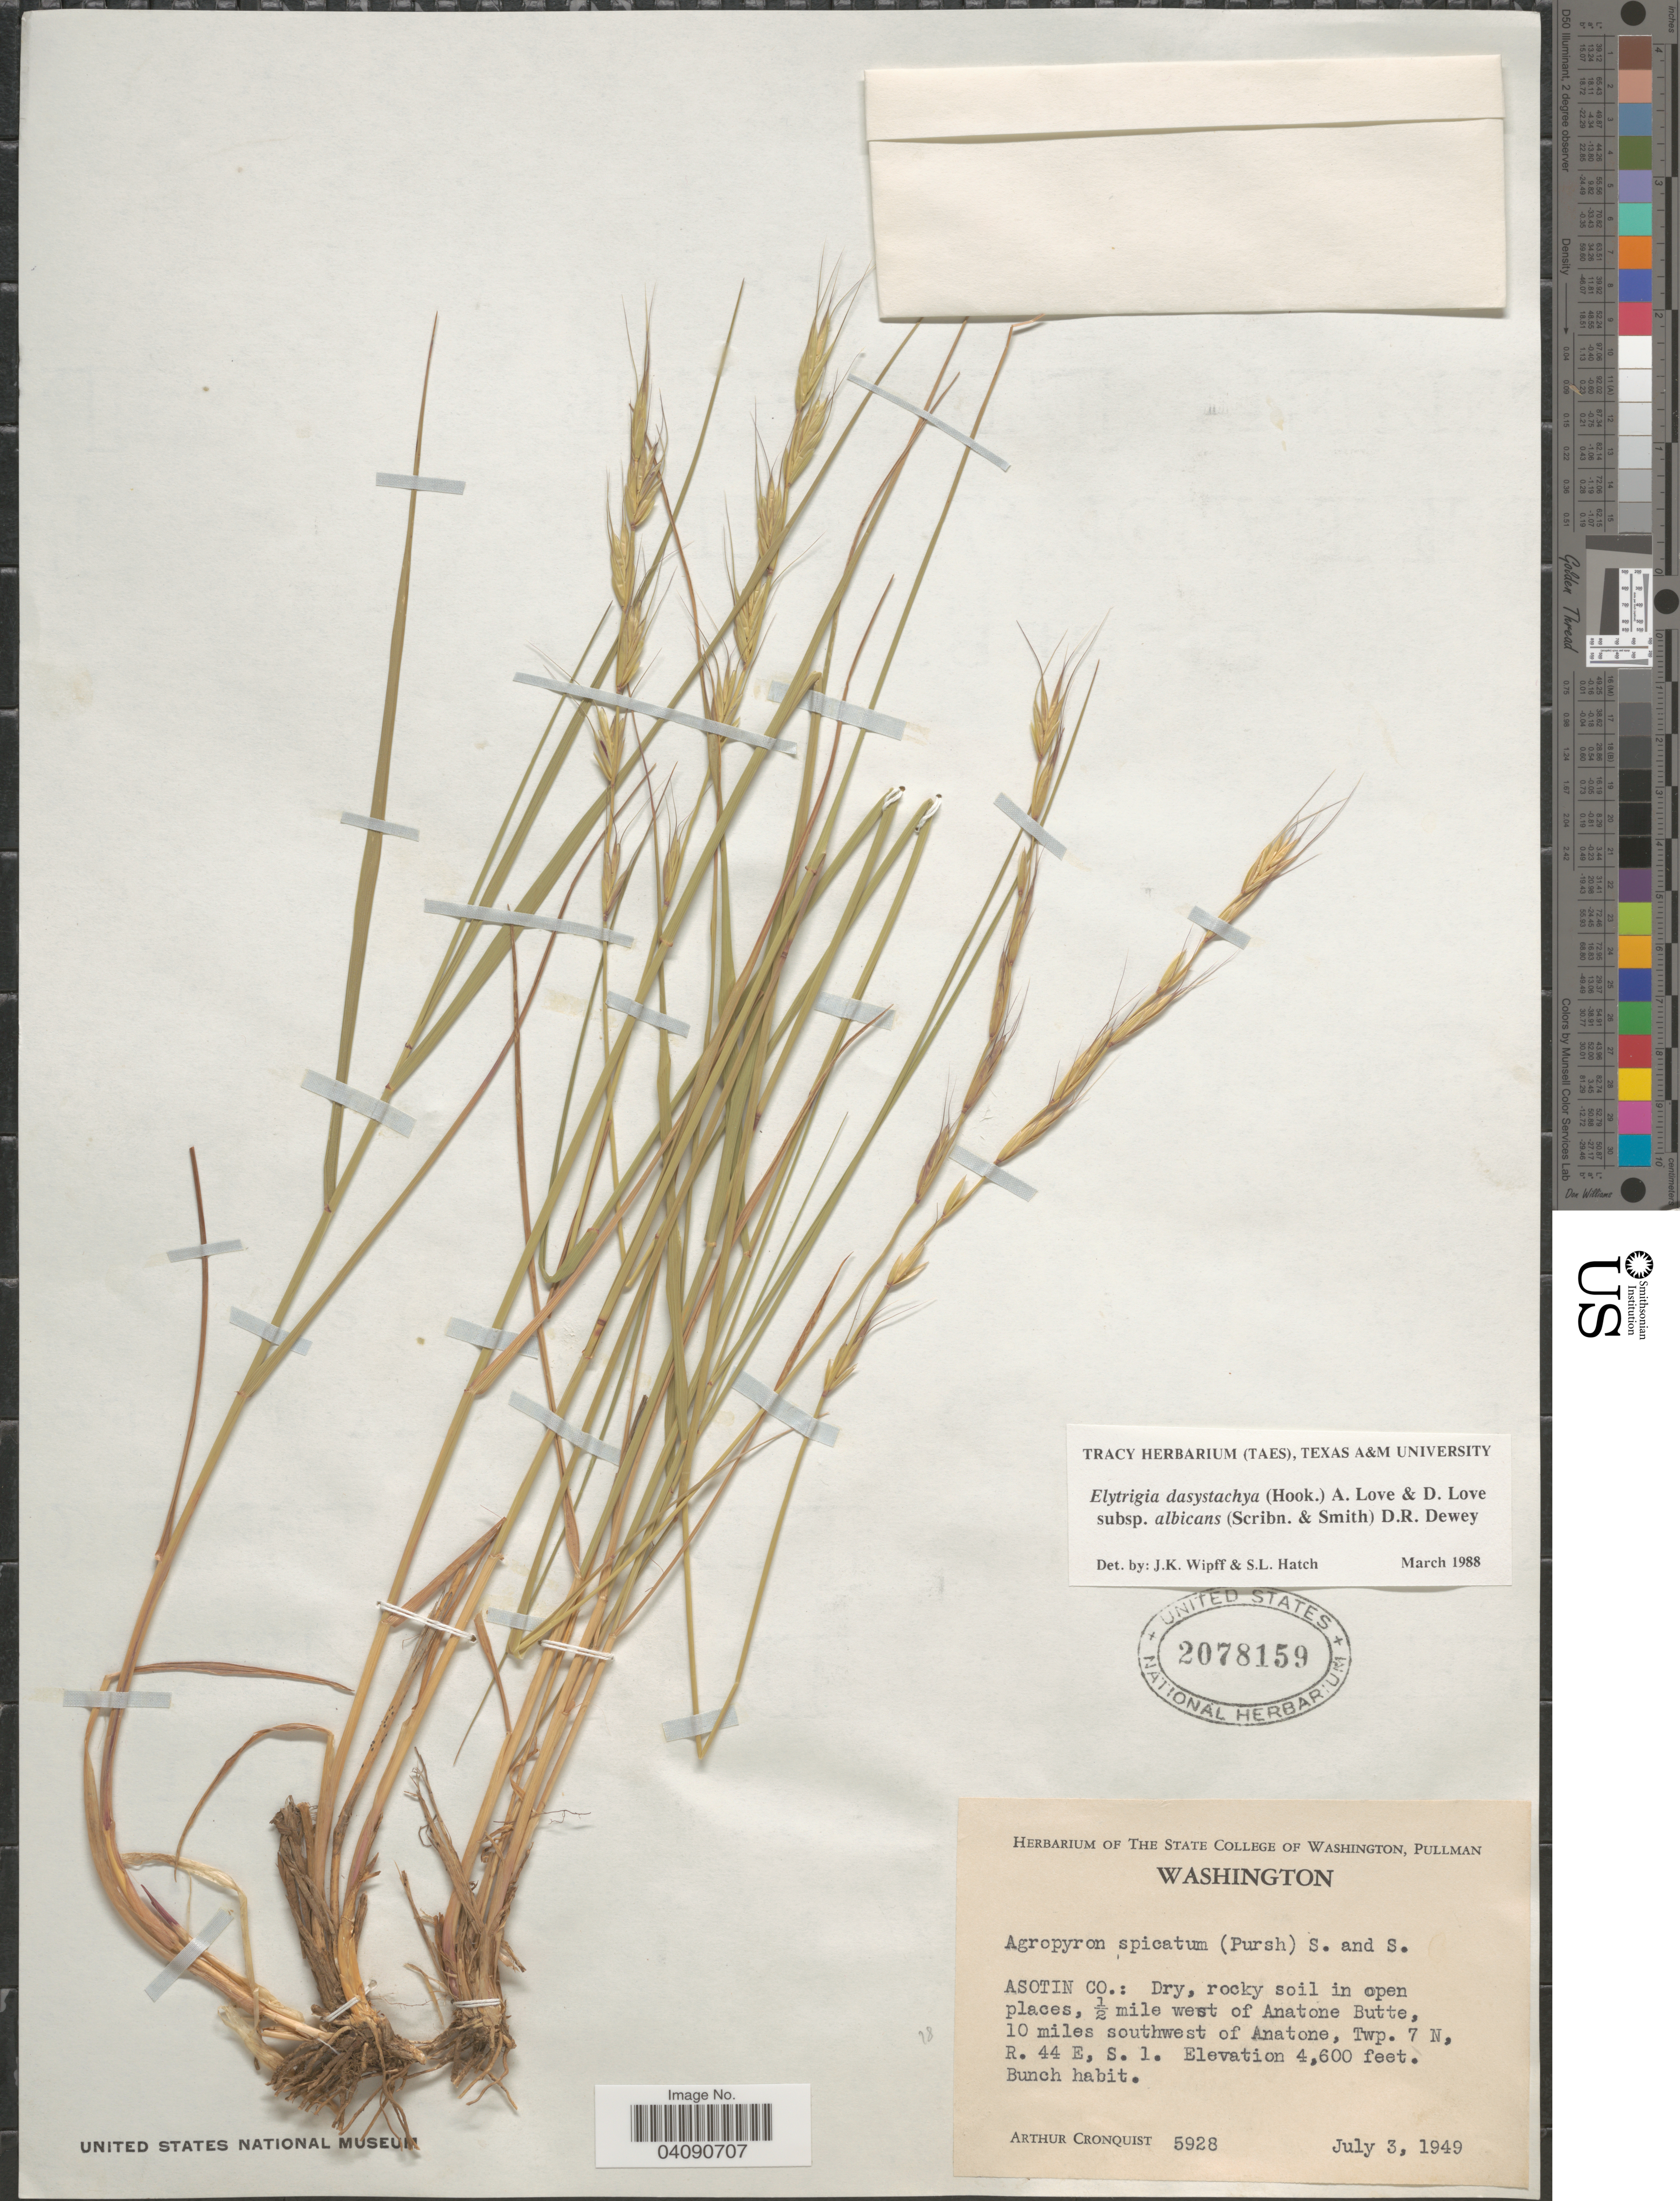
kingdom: Plantae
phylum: Tracheophyta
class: Liliopsida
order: Poales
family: Poaceae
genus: Elymus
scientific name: Elymus albicans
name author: (Scribn. & J.G. Sm.) Á. Löve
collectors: A. J. Cronquist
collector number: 5928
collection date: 1949-07-03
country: United States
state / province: Washington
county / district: Asotin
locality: Asotin Co.: Dry, rocky soil in open places, ½ mile west of Anatone Butte, 10 miles southwest of Anatone, Twp. 7 N, R. 44 E, S. 1.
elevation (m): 1402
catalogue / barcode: US 2078159